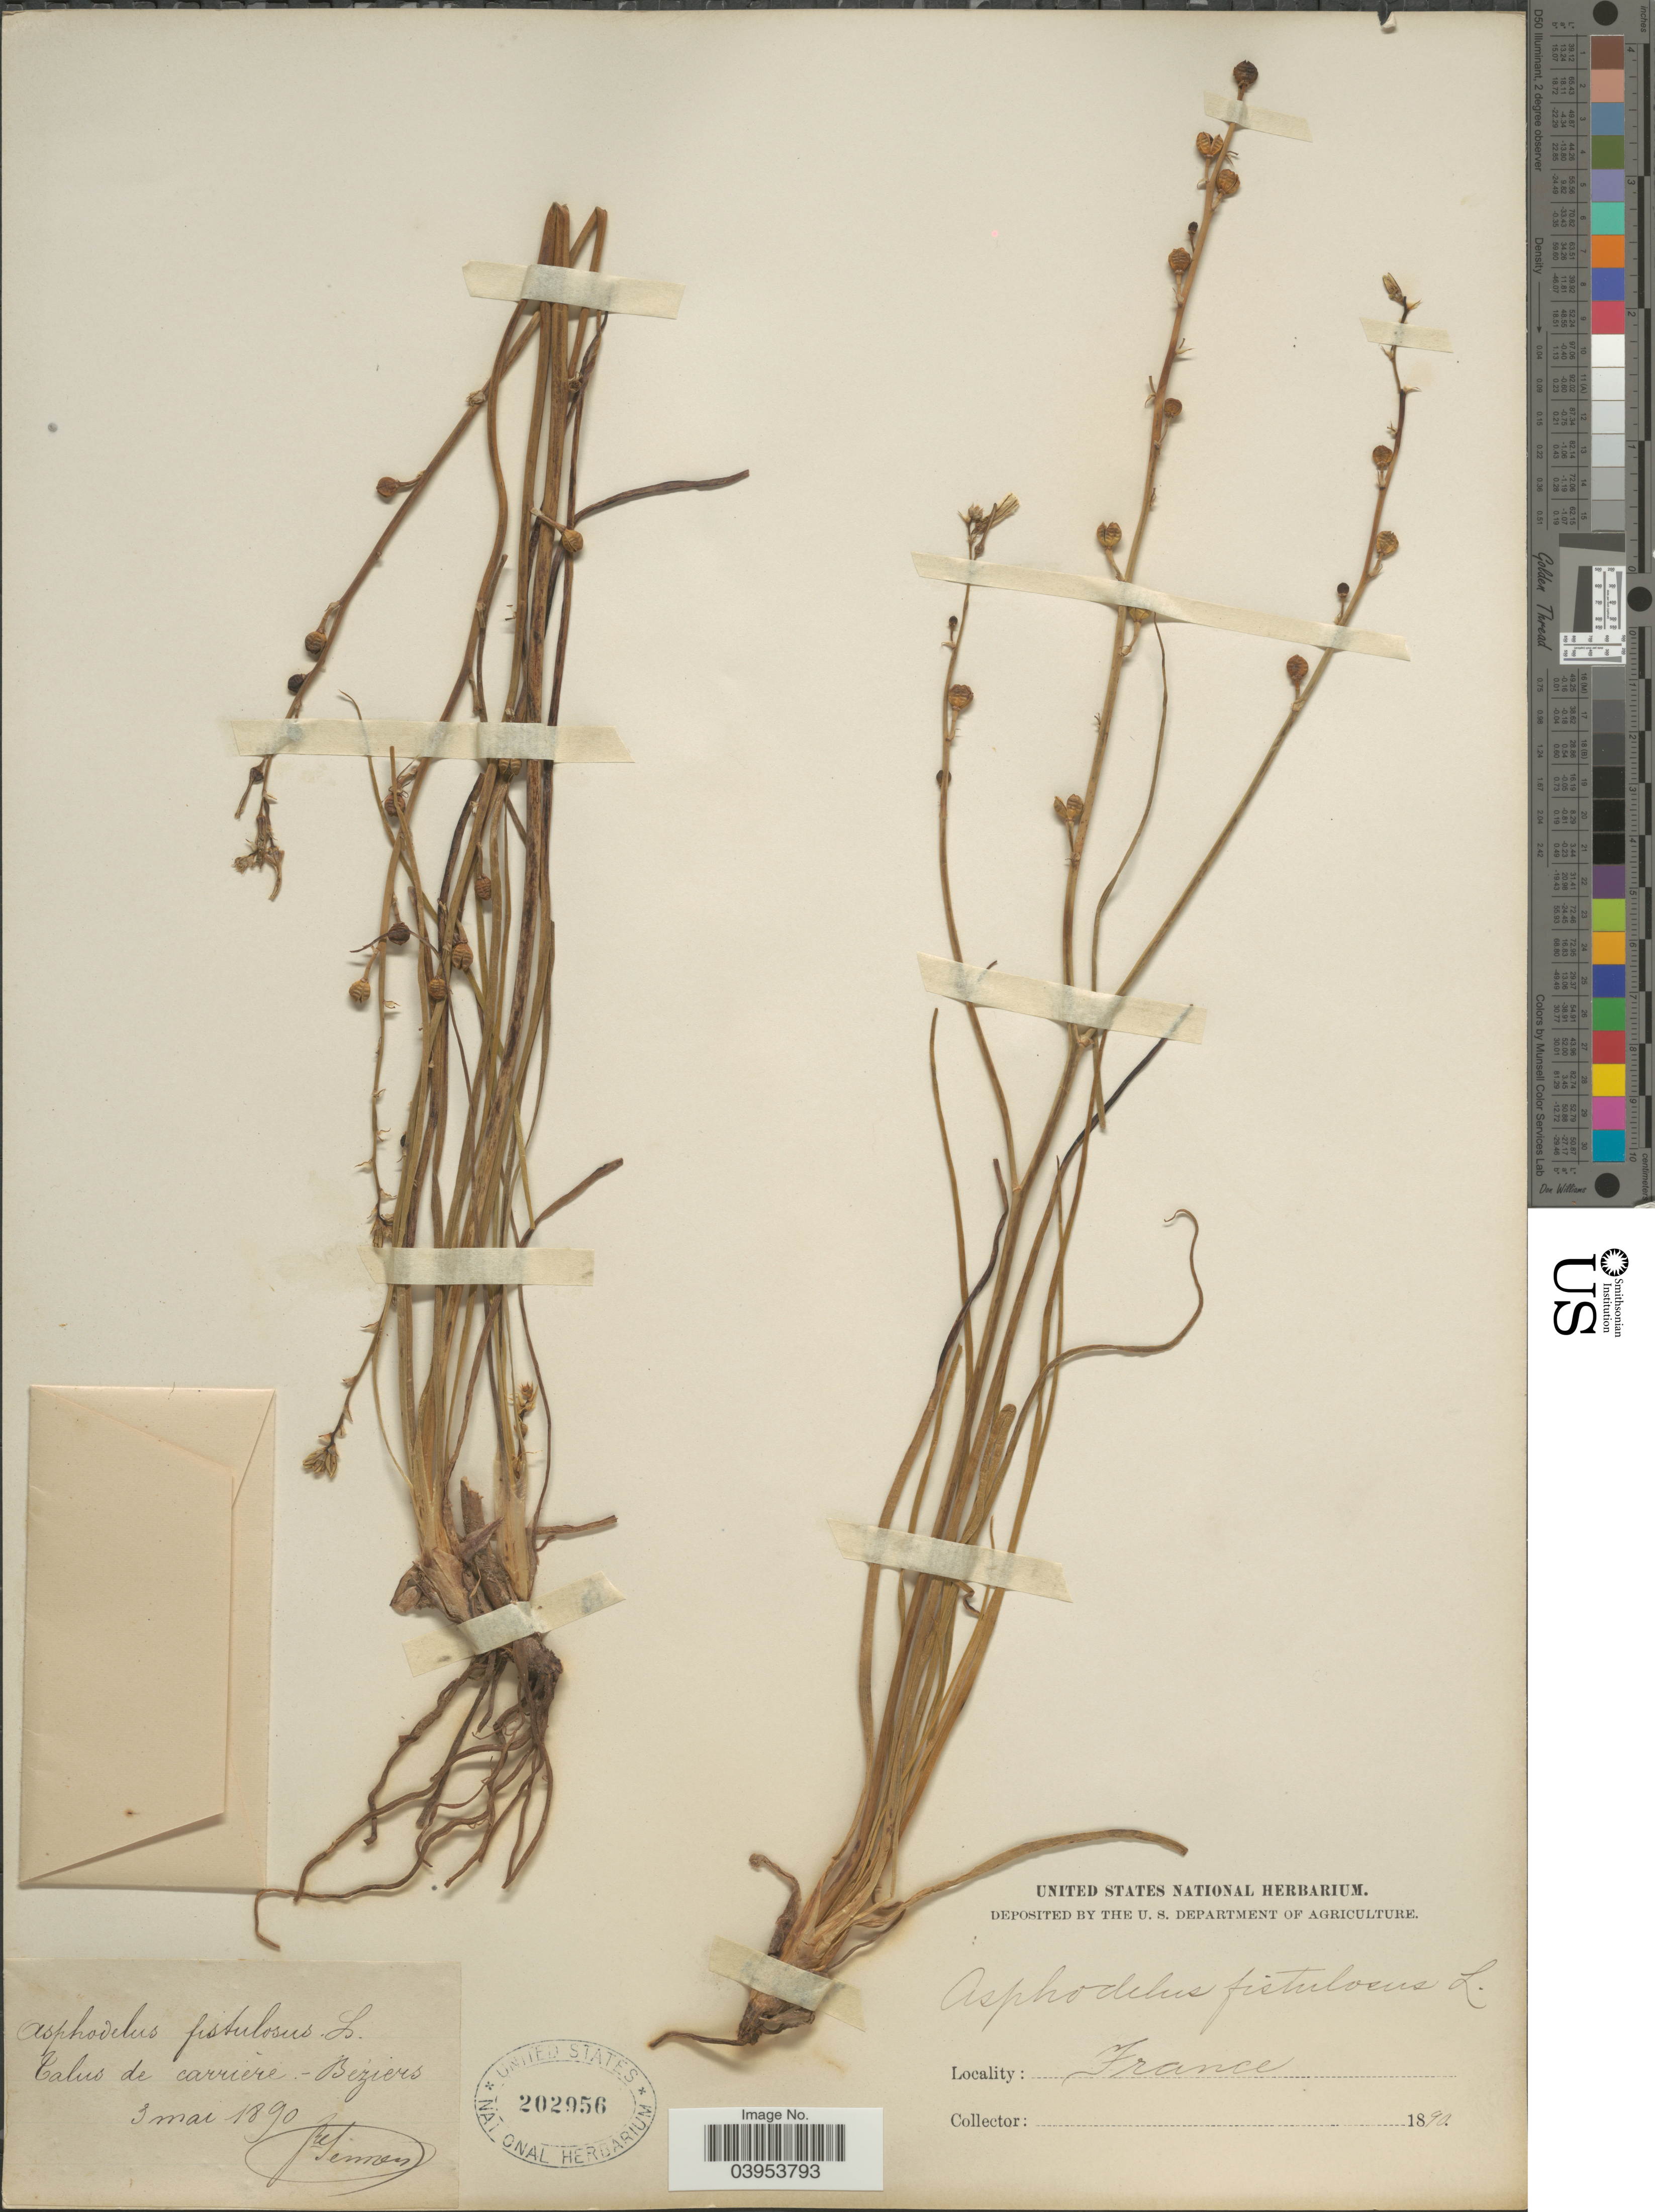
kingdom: Plantae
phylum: Tracheophyta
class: Liliopsida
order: Asparagales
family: Asphodelaceae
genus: Asphodelus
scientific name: Asphodelus fistulosus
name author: L.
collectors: E. Sennen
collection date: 1890-05-03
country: France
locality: Calus de carriere - Beziers.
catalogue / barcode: US 202956